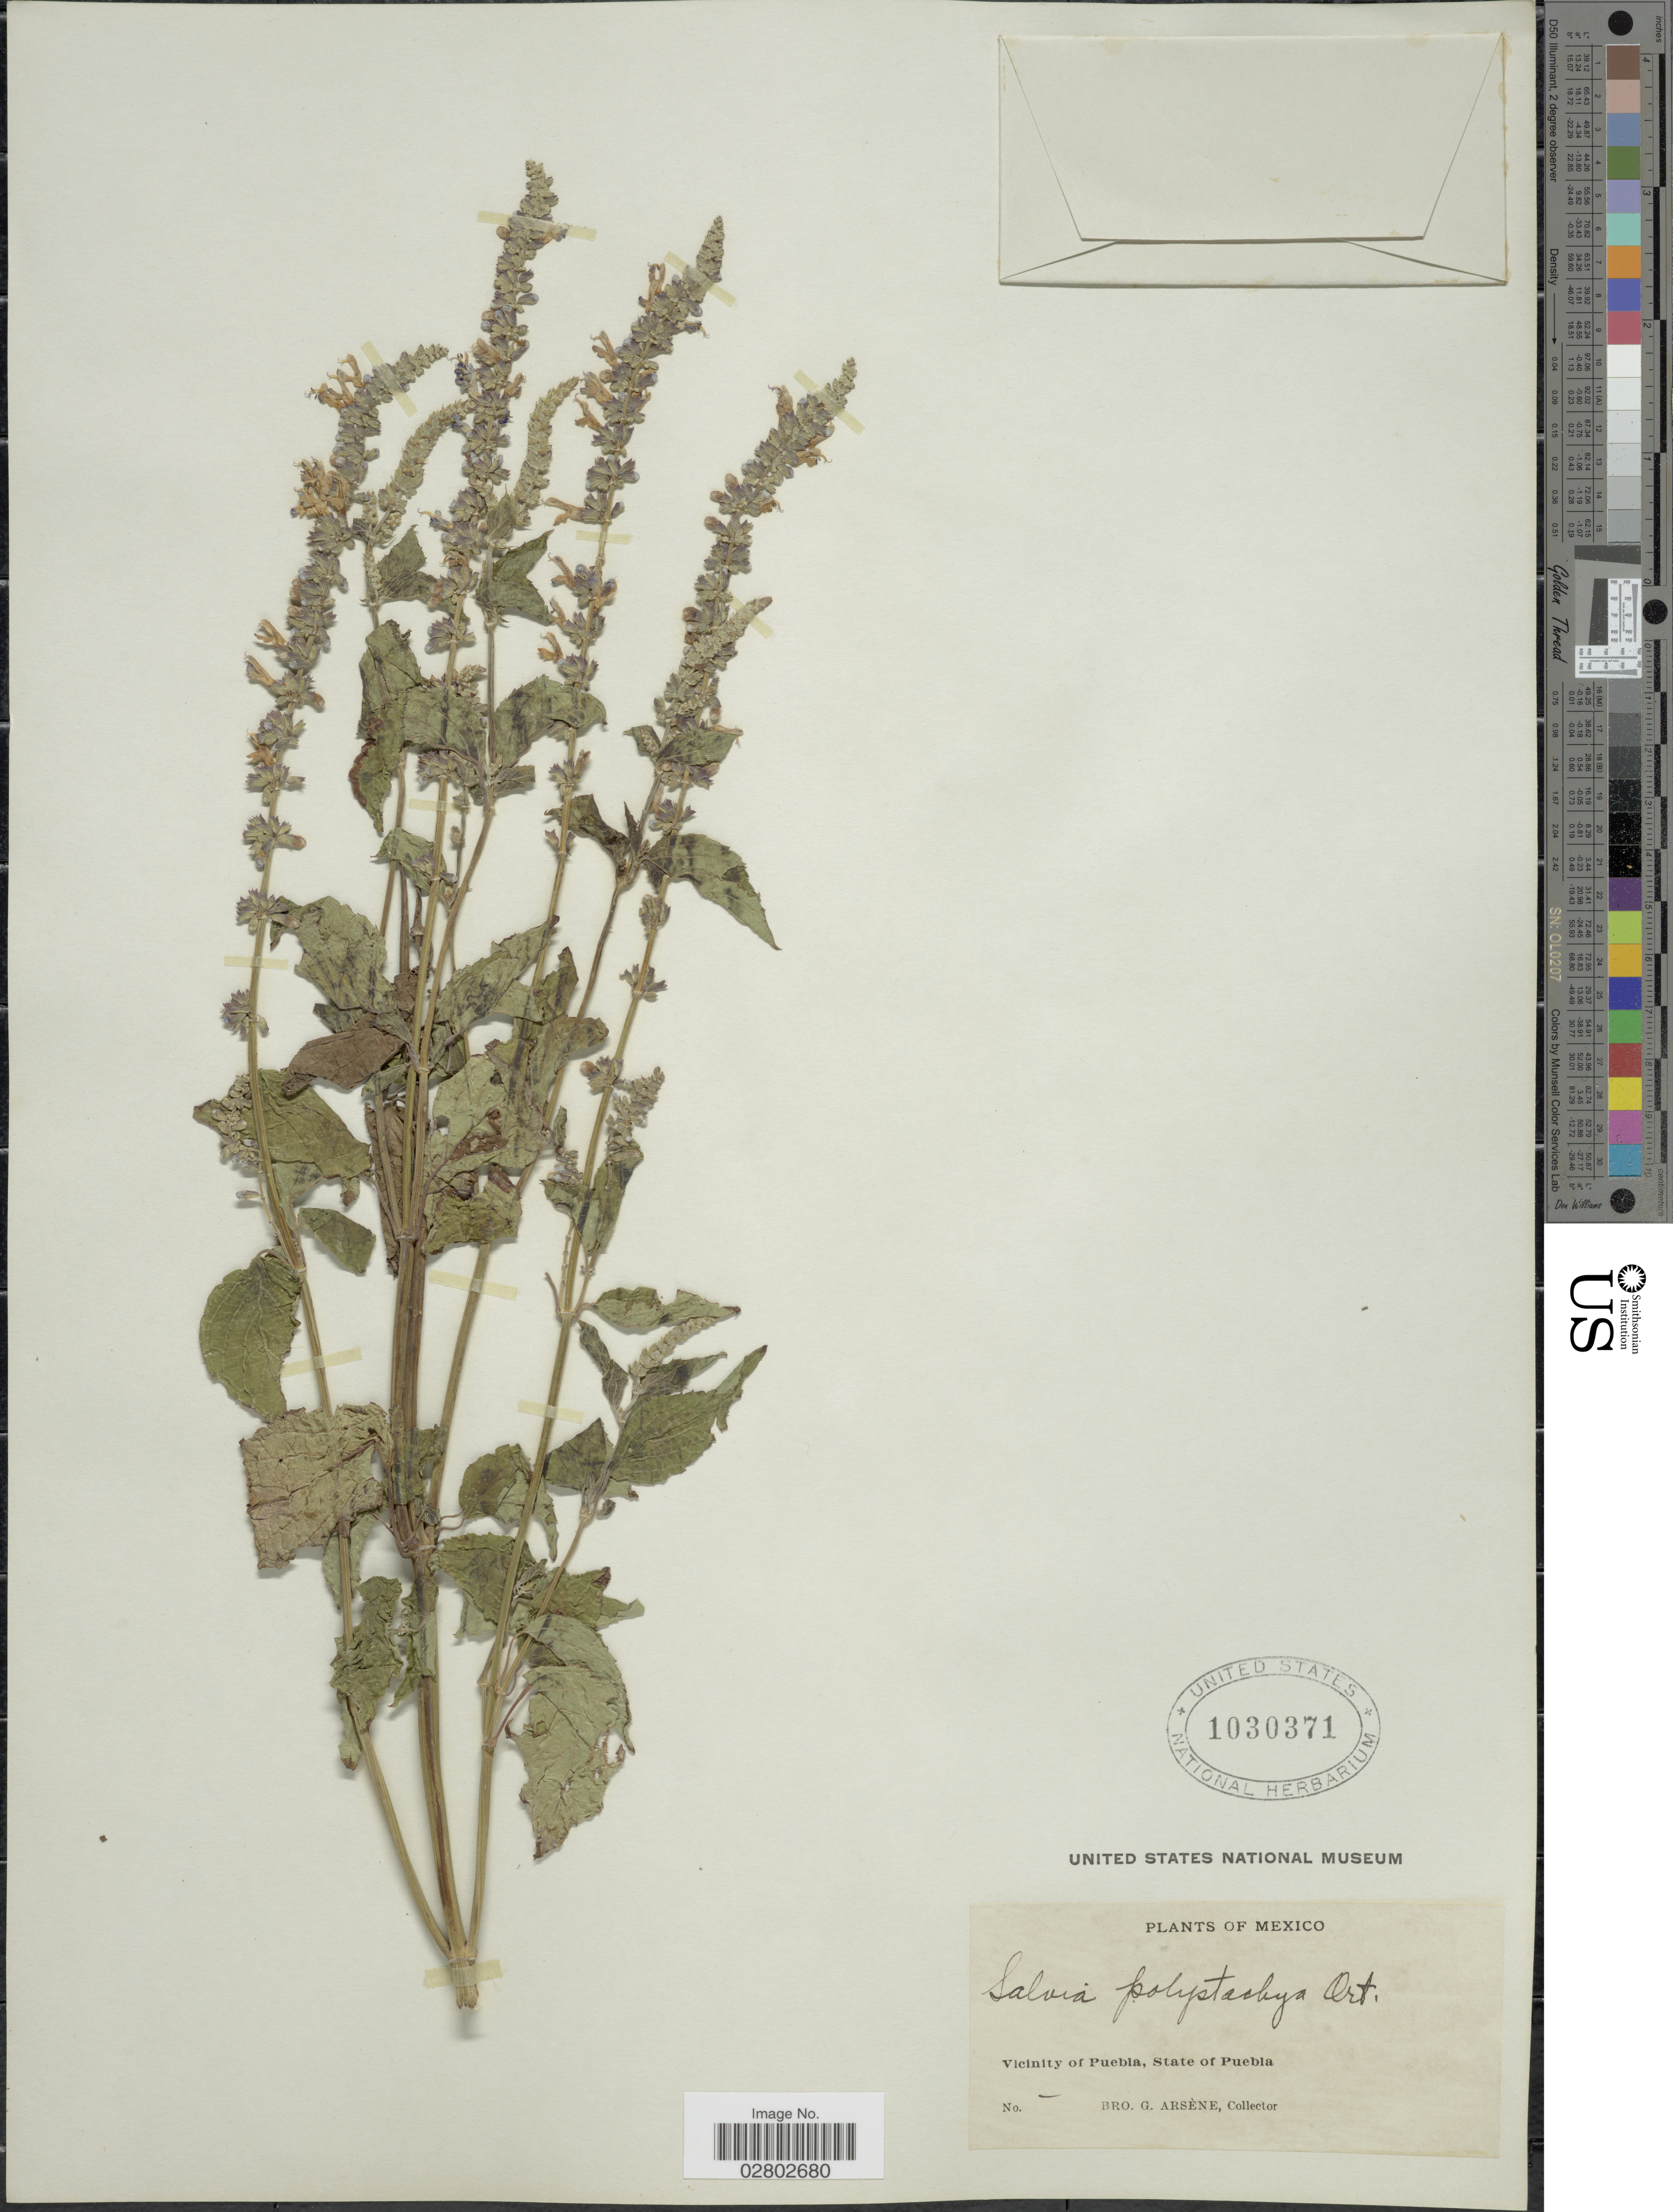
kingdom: Plantae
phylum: Tracheophyta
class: Magnoliopsida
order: Lamiales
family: Lamiaceae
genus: Salvia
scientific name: Salvia polystachya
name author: Cav.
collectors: Bro. G. Arsène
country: Mexico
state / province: Puebla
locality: Vicinity of Puebla.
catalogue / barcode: US 1030371